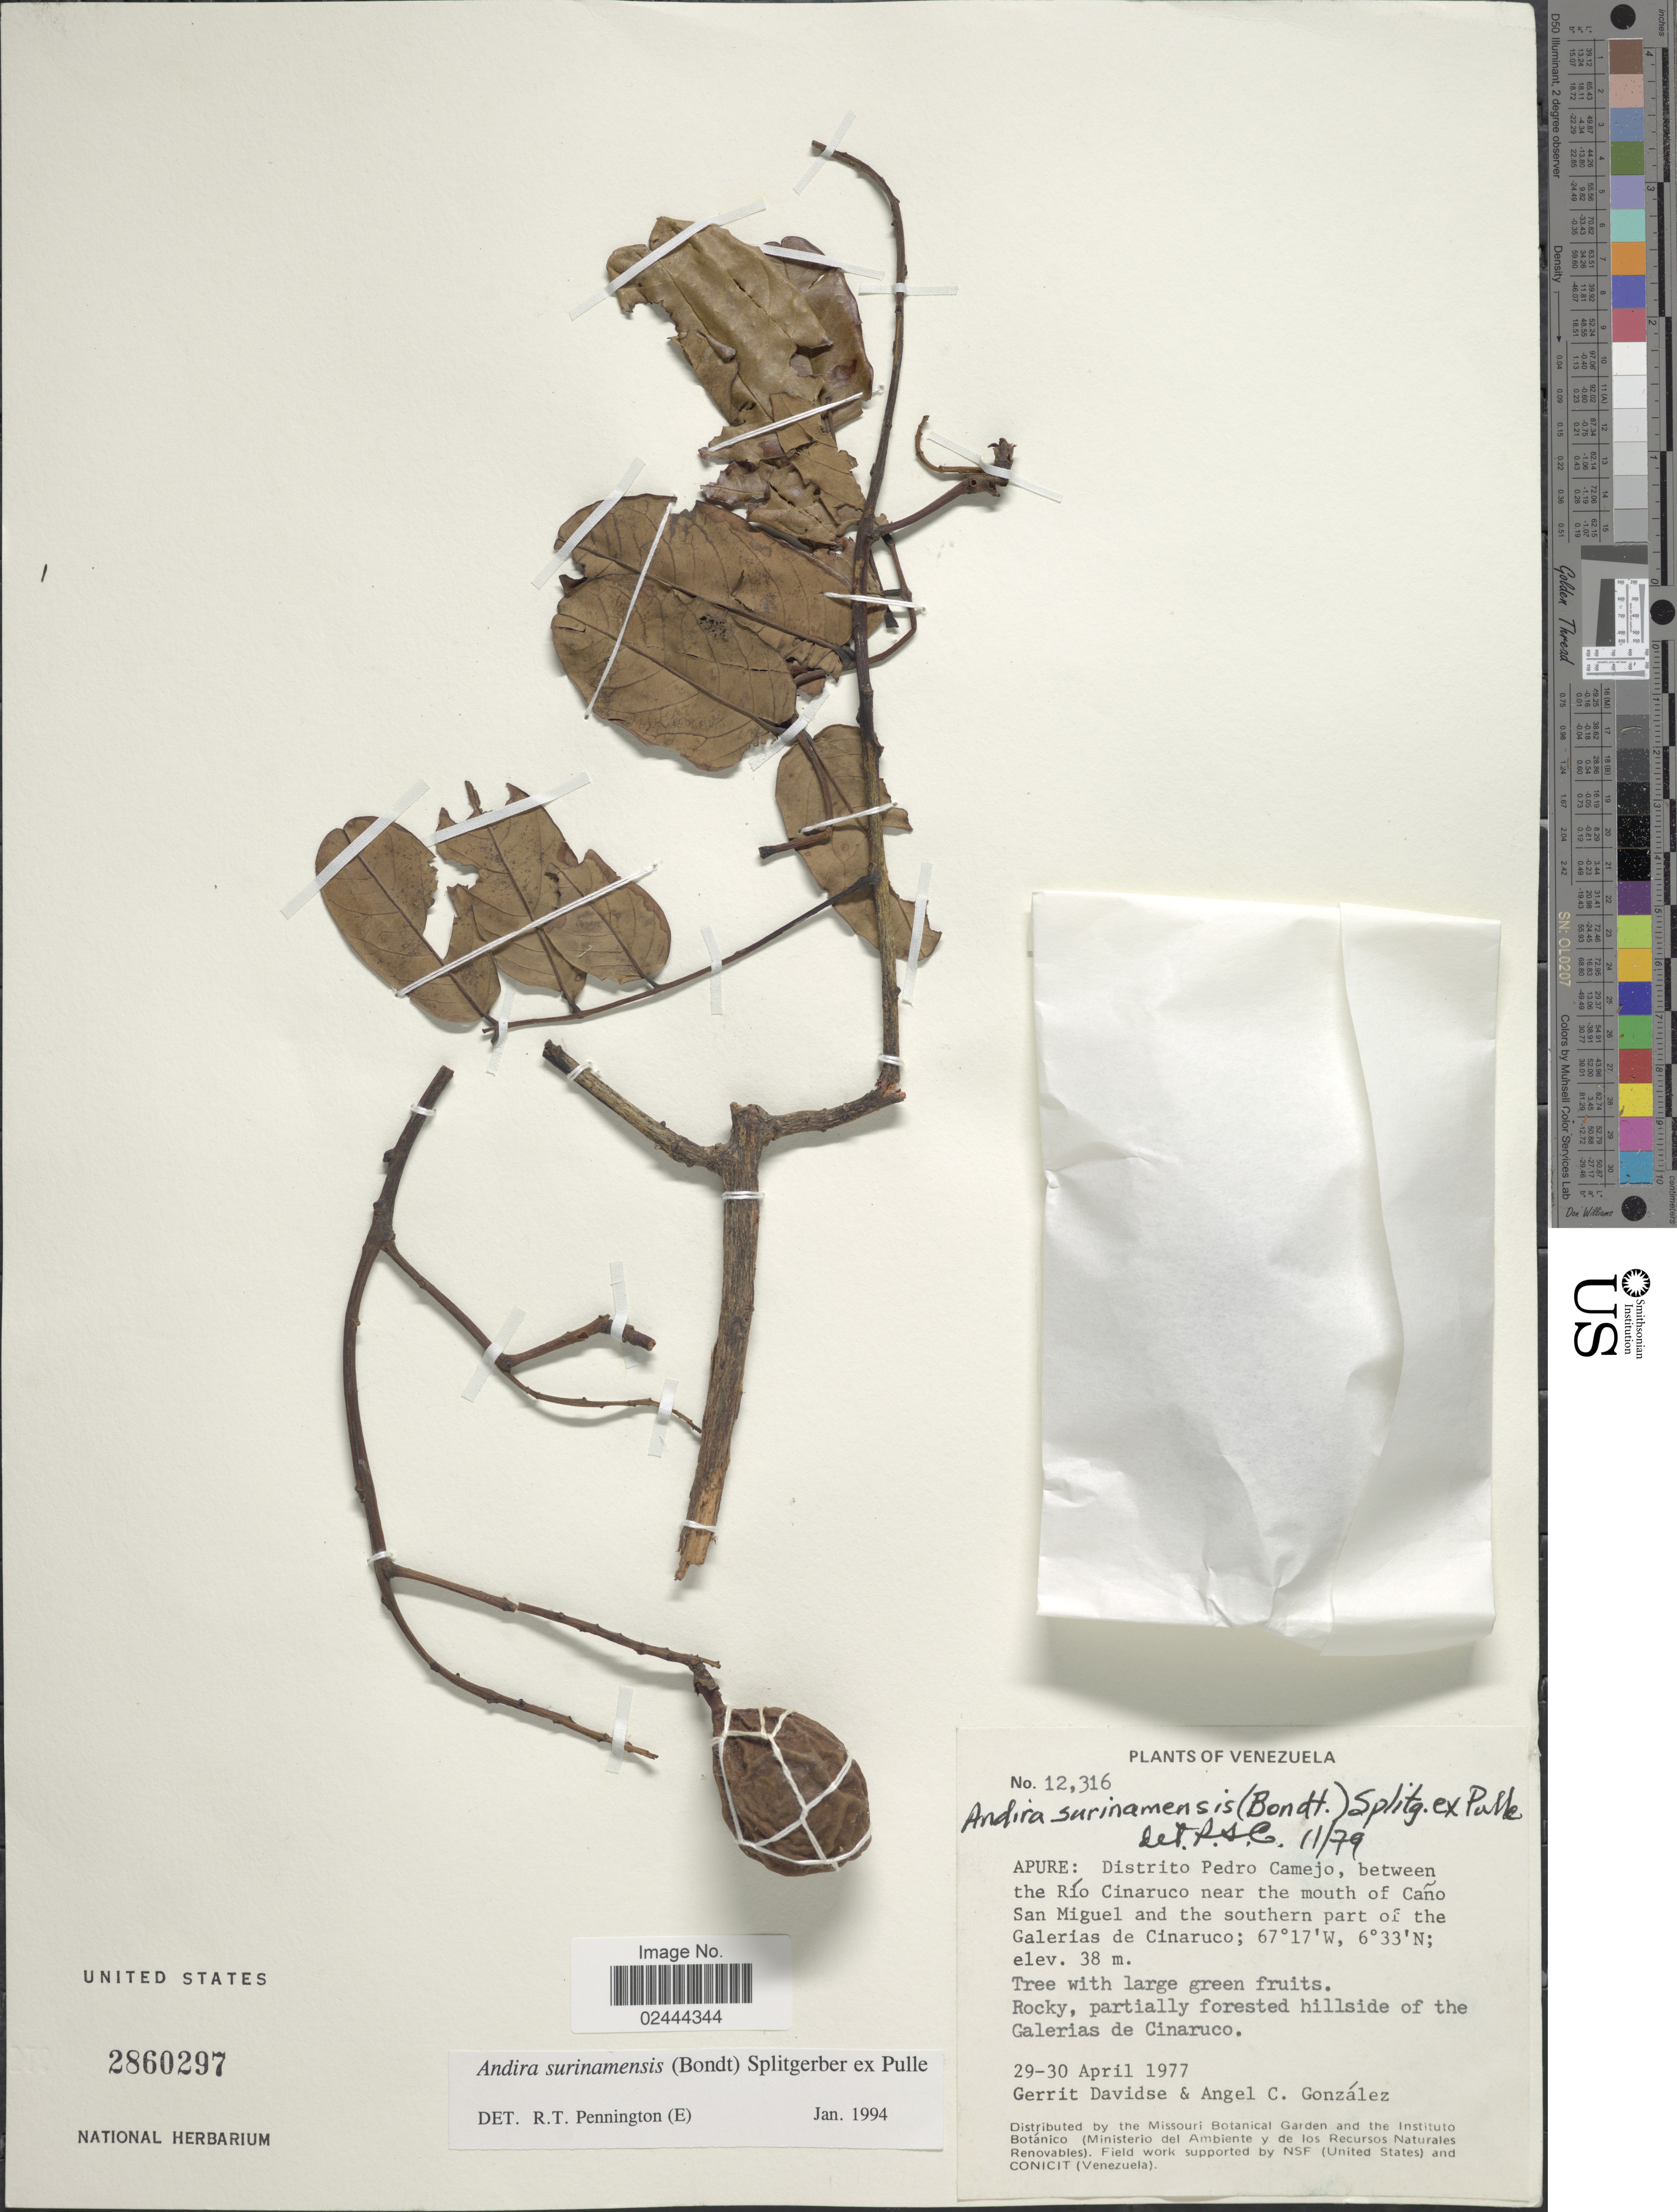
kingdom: Plantae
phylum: Tracheophyta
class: Magnoliopsida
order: Fabales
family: Fabaceae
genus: Andira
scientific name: Andira surinamensis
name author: (Bondt) Splitg. ex Amshoff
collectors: G. Davidse & A. C. González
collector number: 12316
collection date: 1977-04-29/1977-04-30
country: Venezuela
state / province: Apure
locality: Distrito Pedro Camejo, between the Rio Cinaruco near the mouth of Cano San Miguel and the southern part of the Galerias de Cinaruco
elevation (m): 38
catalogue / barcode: US 2860297